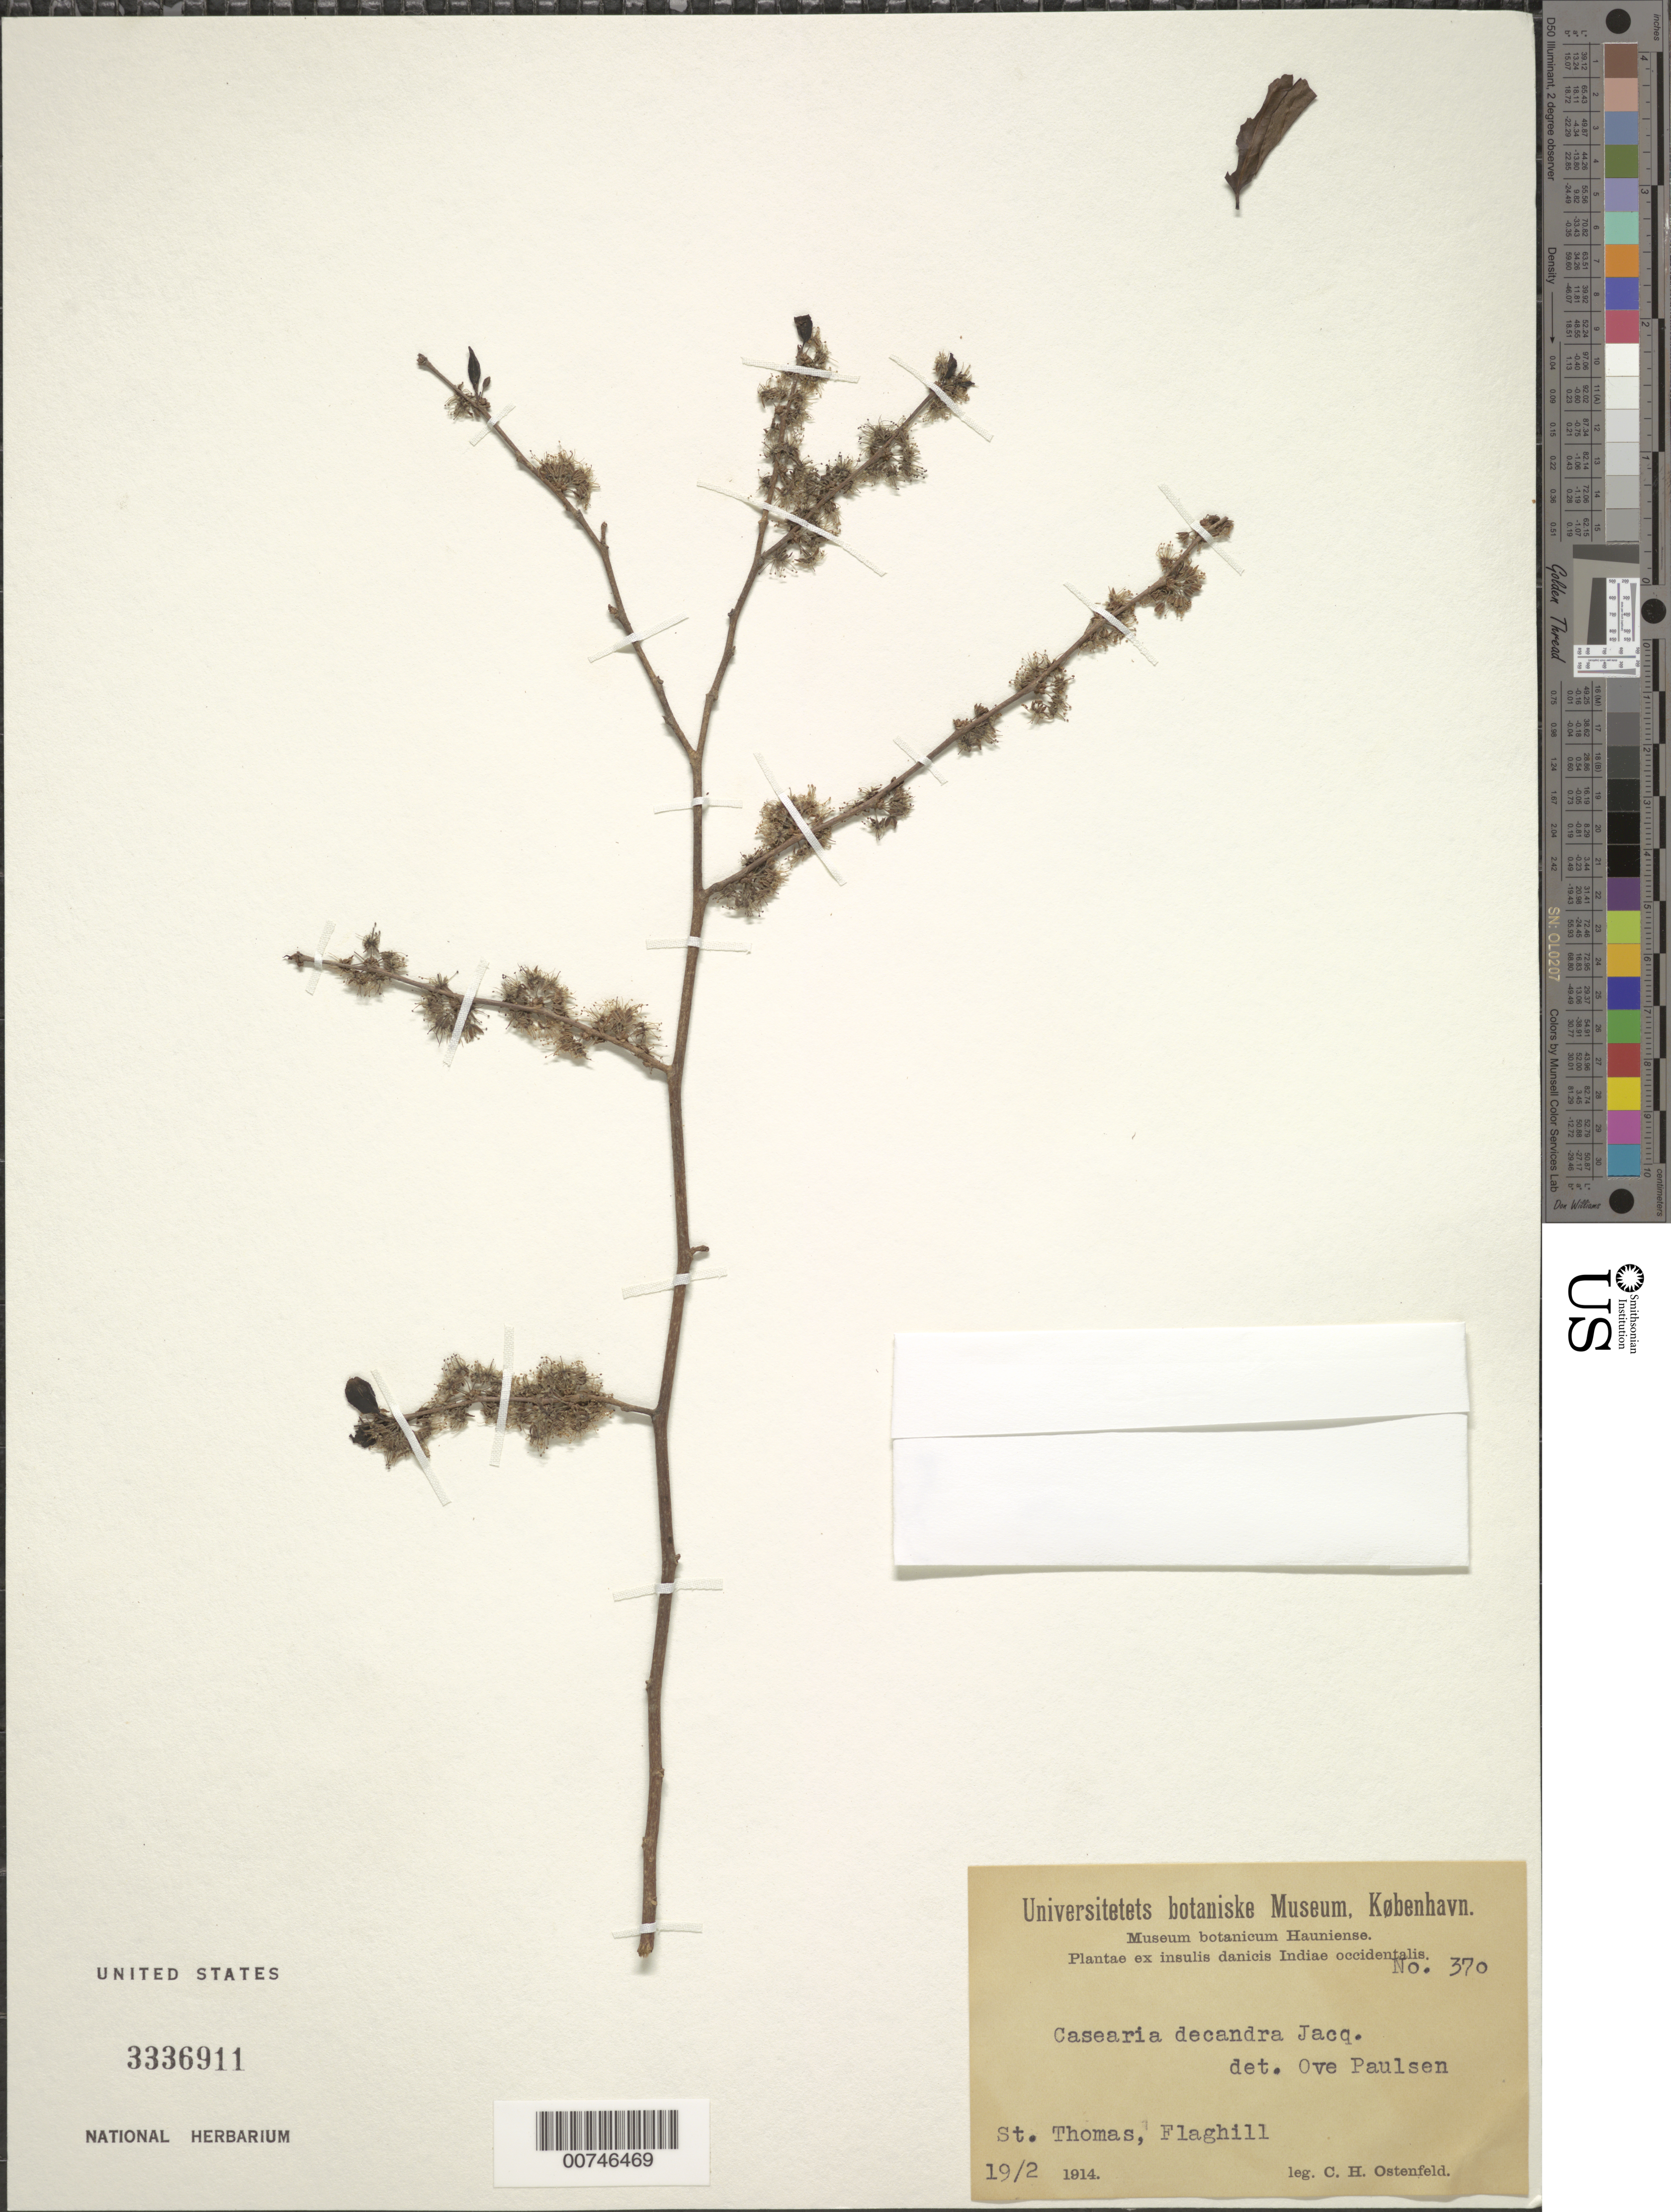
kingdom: Plantae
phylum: Tracheophyta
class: Magnoliopsida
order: Malpighiales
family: Salicaceae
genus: Casearia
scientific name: Casearia decandra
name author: Jacq.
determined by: Paulsen, O.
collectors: C. Ostenfeld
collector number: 370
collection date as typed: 19 Feb 1914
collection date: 1914-02-19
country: U.S. Virgin Islands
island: St. Thomas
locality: Flaghill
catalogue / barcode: US 3336911